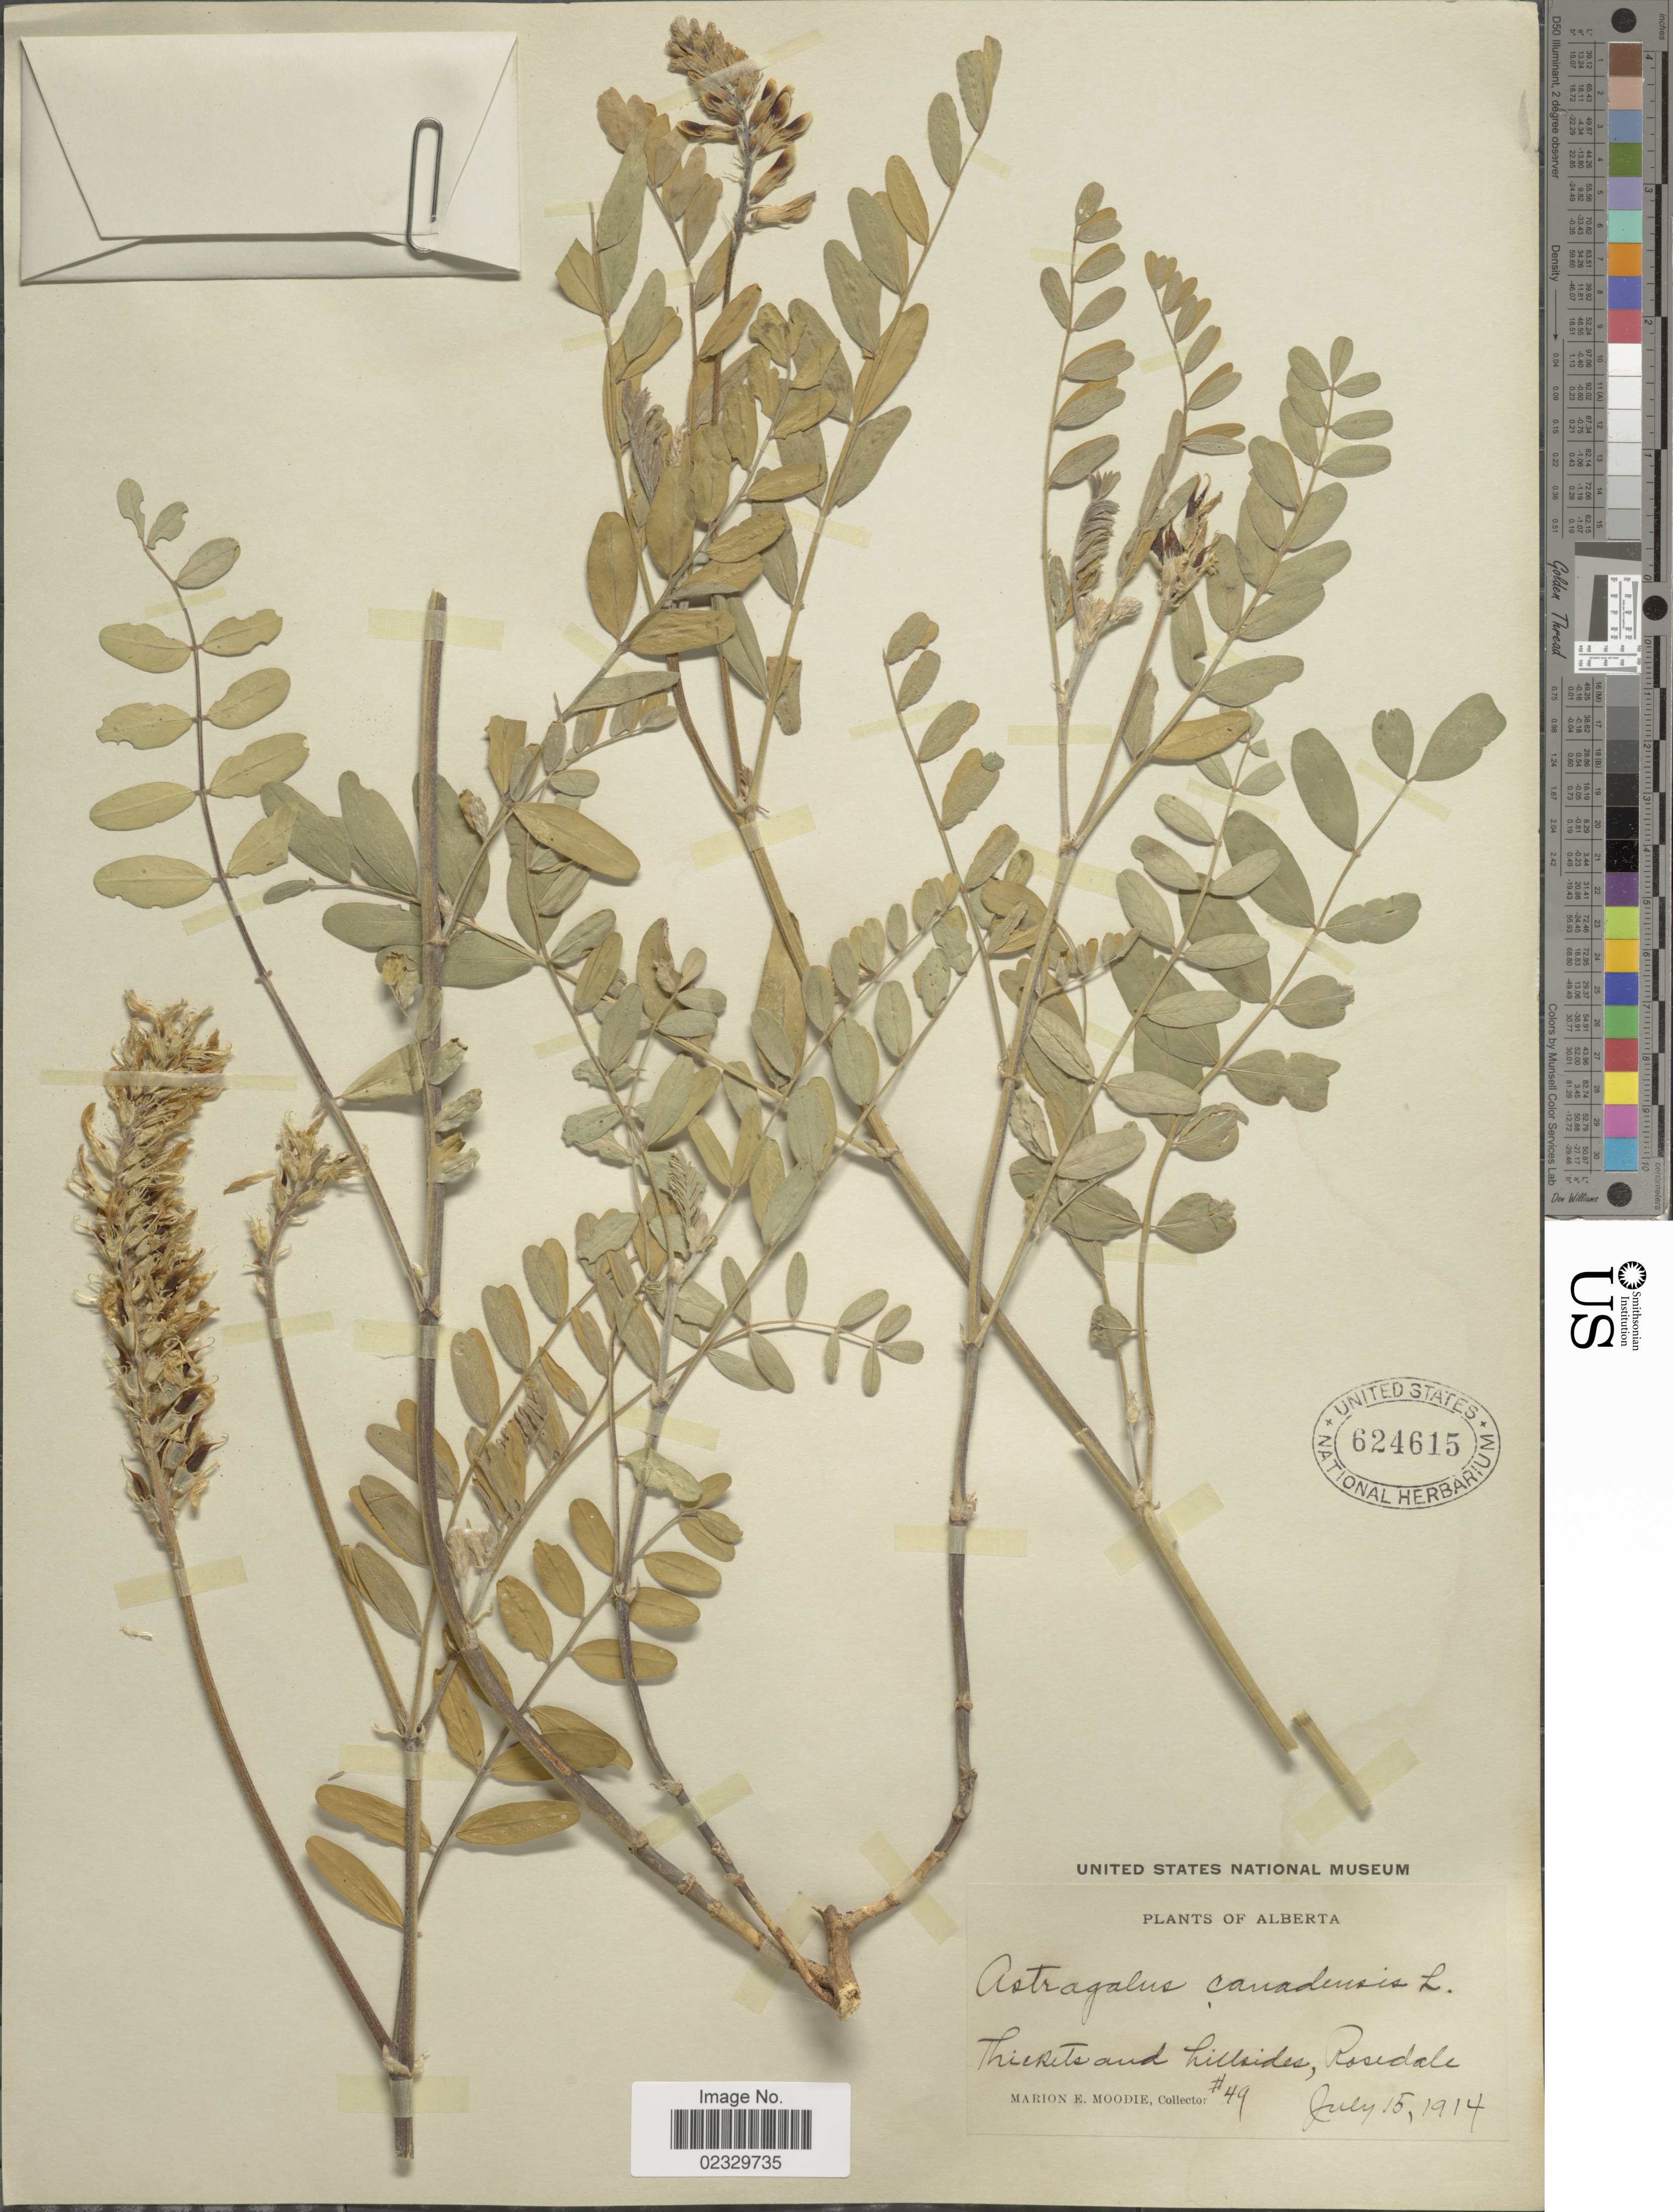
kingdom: Plantae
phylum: Tracheophyta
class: Magnoliopsida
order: Fabales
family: Fabaceae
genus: Astragalus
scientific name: Astragalus canadensis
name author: L.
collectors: M. E. Moodie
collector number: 49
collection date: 1914-07-15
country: Canada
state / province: Alberta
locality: Thickets hillsides, Rosedalel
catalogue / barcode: US 624615